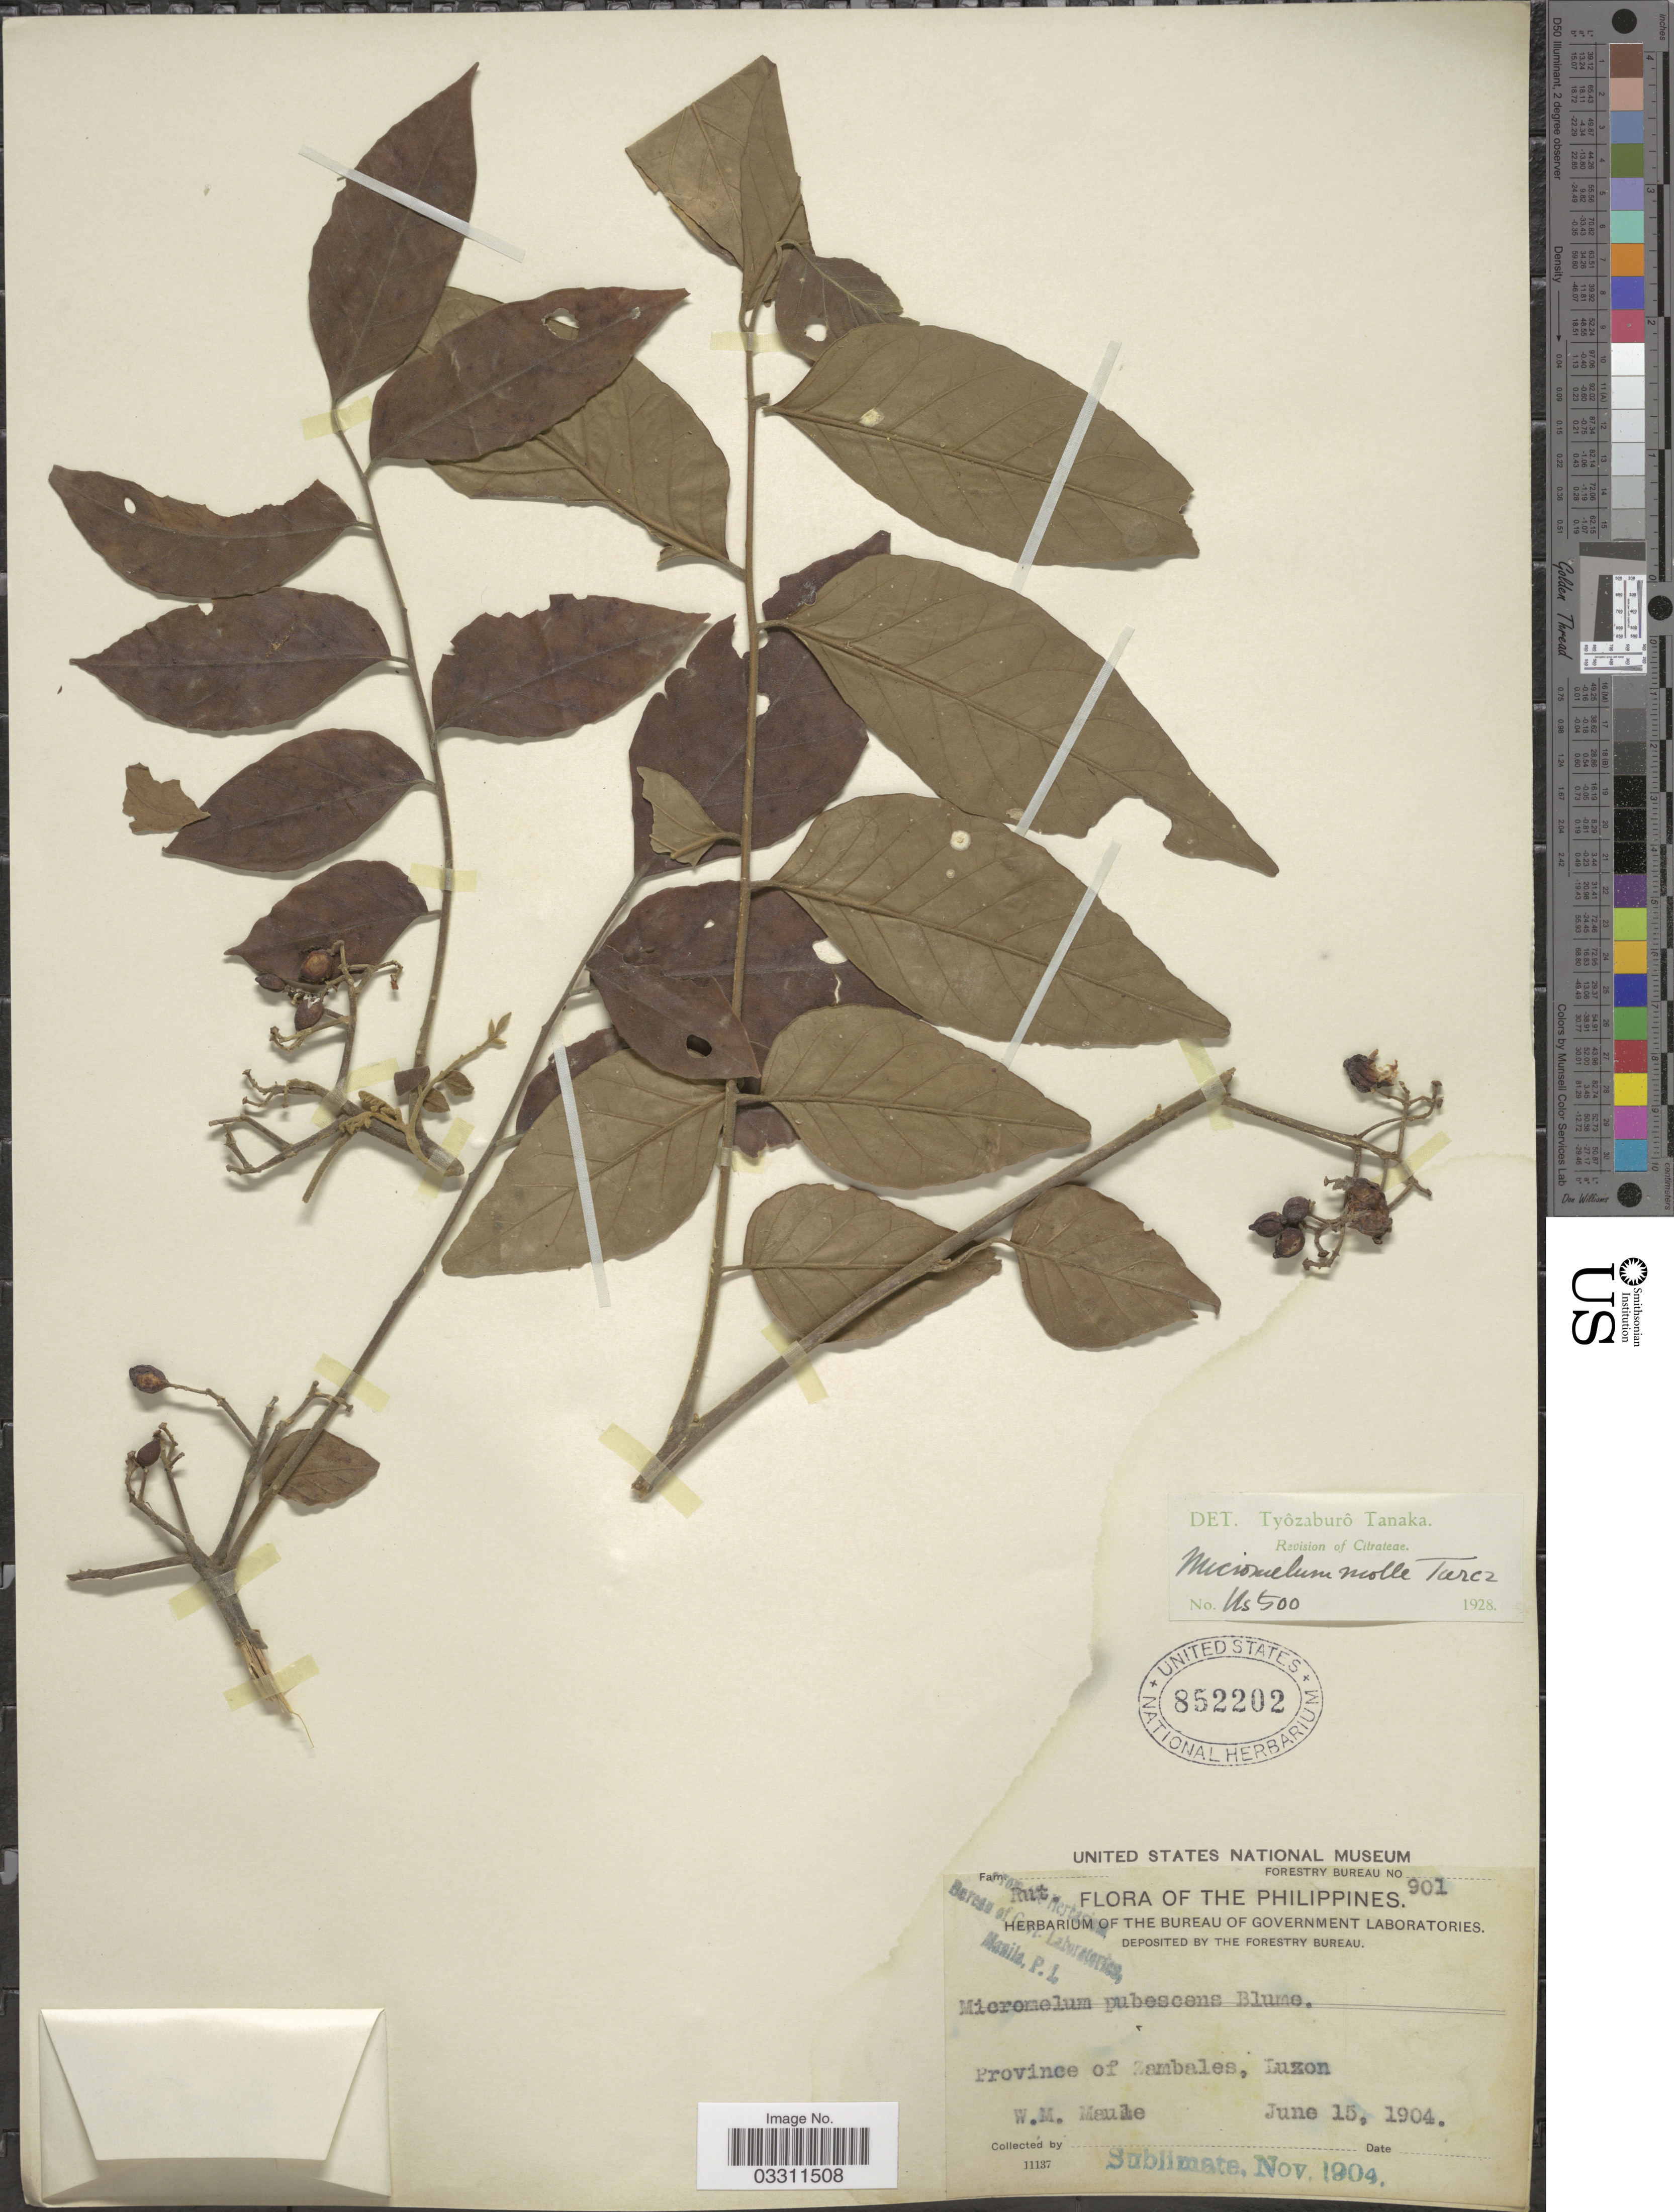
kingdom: Plantae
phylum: Tracheophyta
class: Magnoliopsida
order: Sapindales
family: Rutaceae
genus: Micromelum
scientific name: Micromelum molle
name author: Turcz.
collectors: W. Maule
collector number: Forestry Bureau 901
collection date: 1904-06-15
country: Philippines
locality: Province of Zambales, Luzon.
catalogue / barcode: US 852202